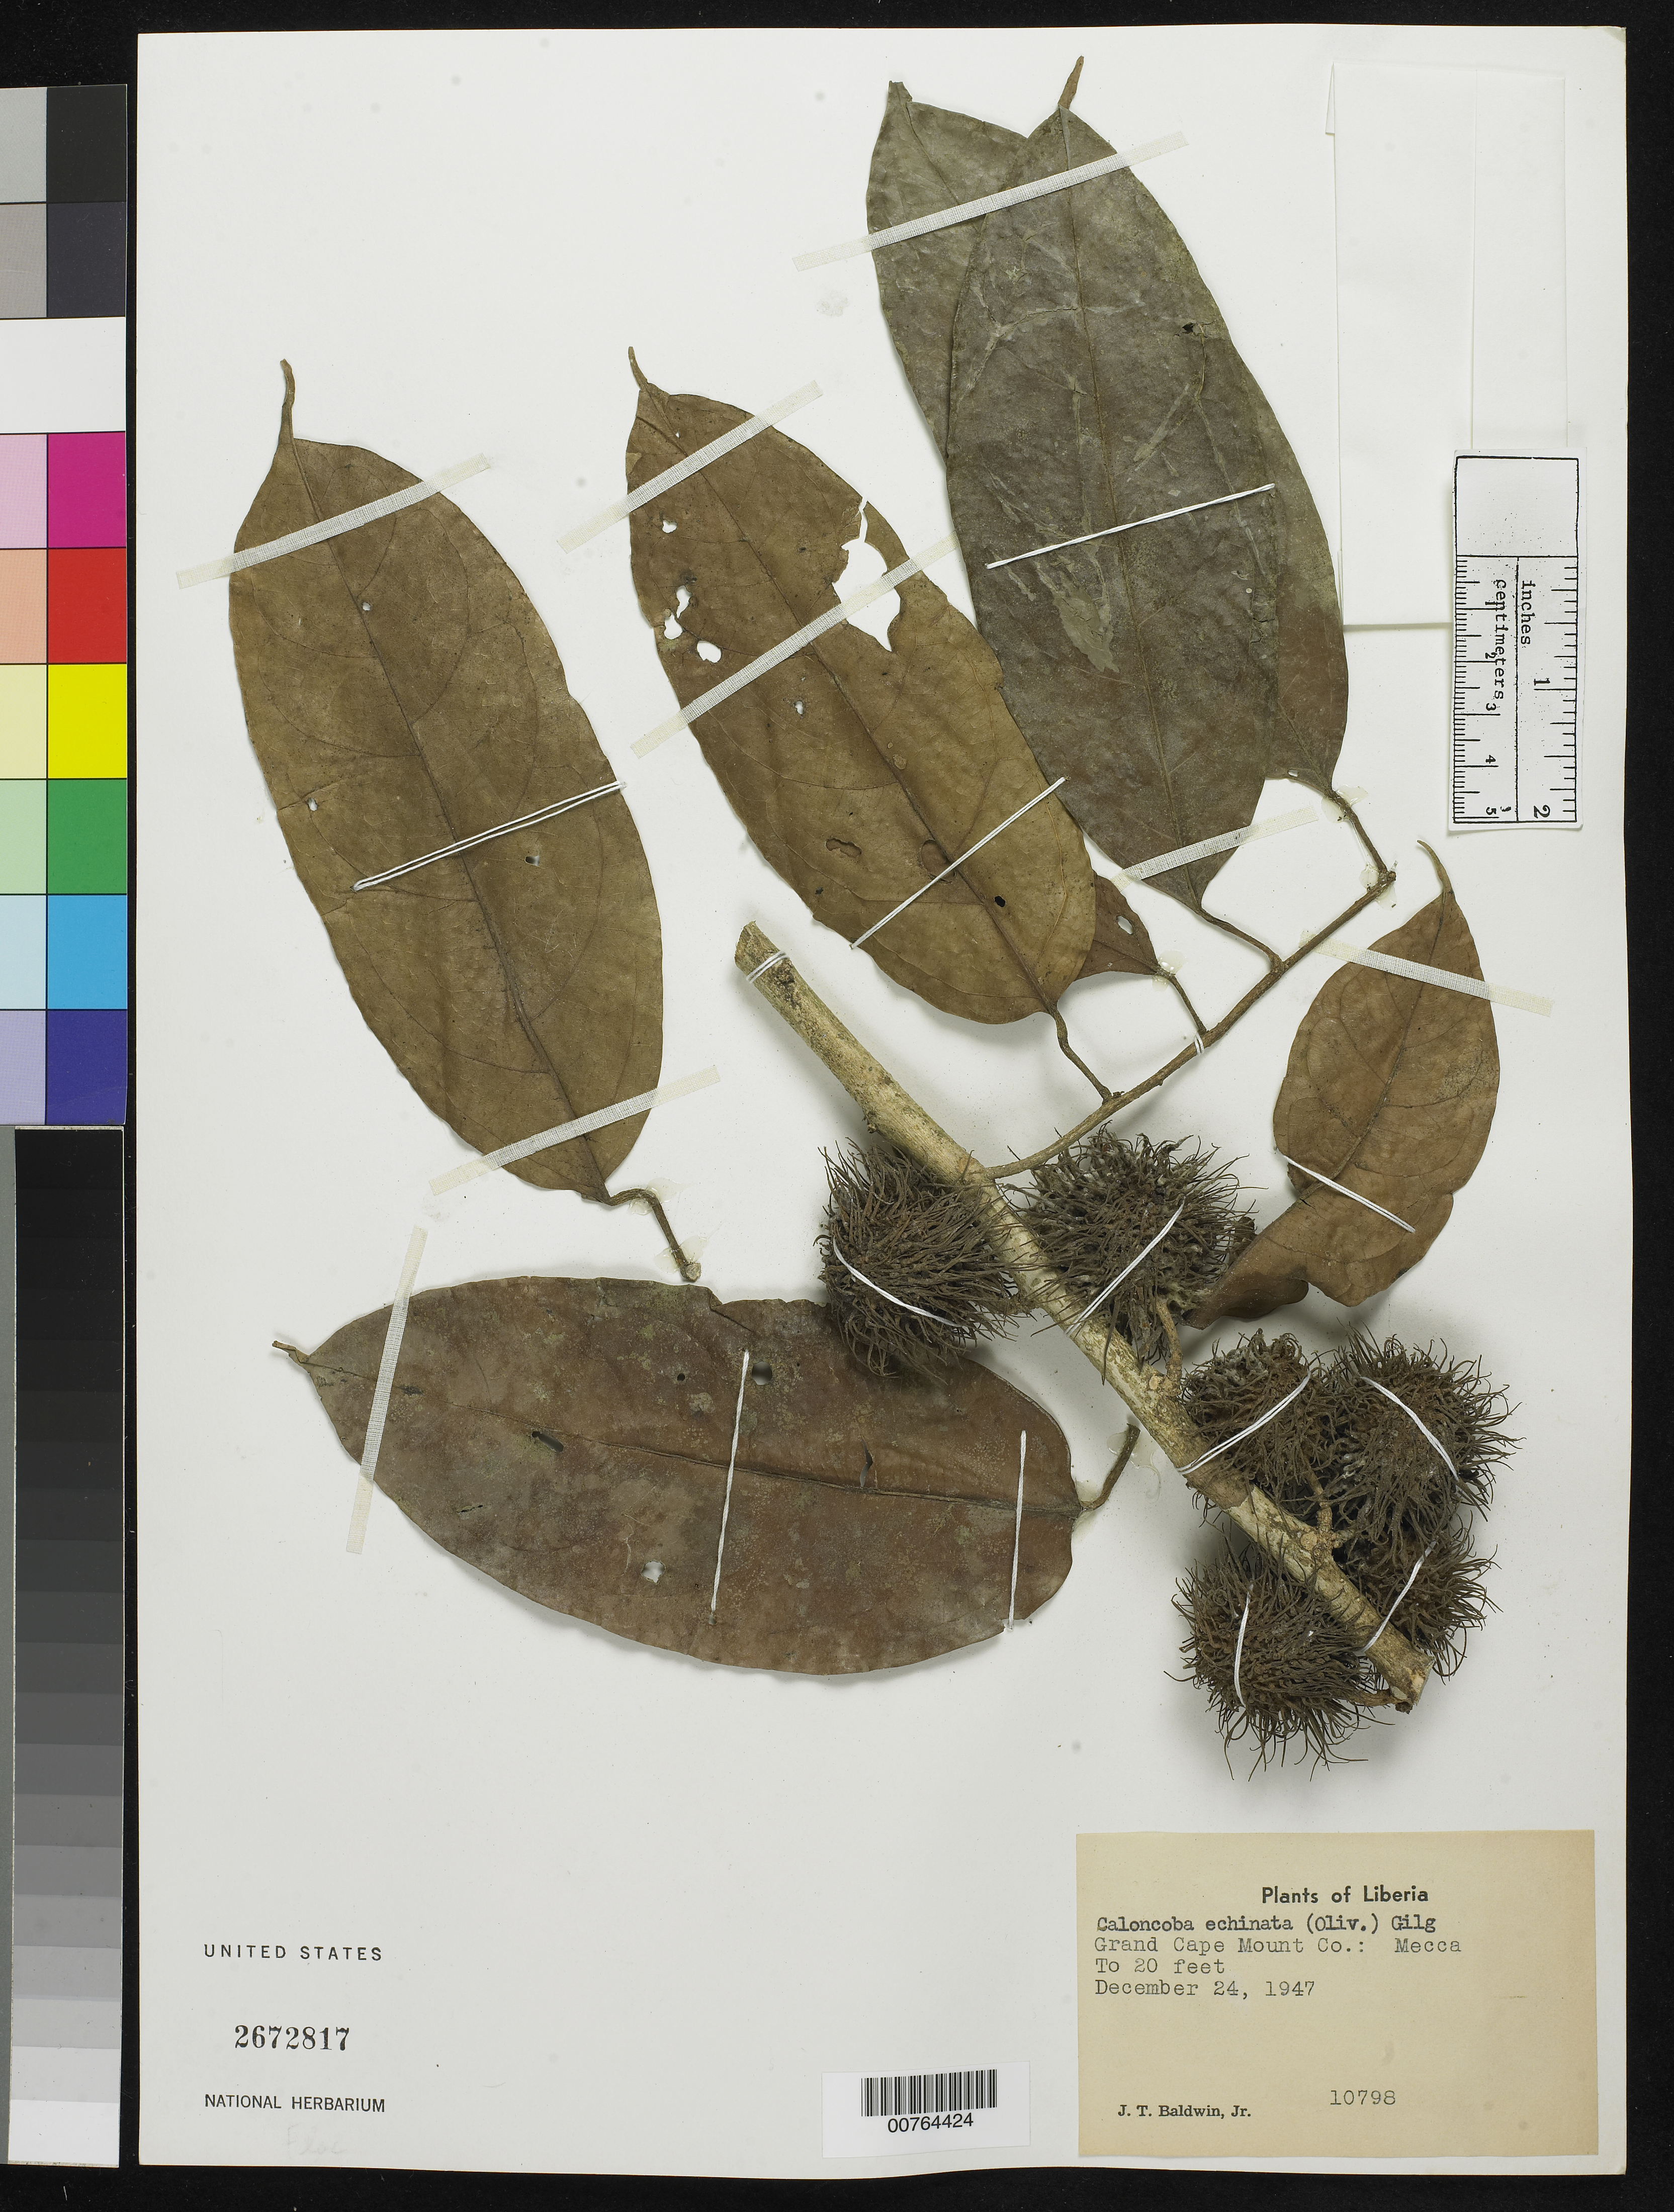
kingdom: Plantae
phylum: Tracheophyta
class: Magnoliopsida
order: Malpighiales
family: Achariaceae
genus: Caloncoba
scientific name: Caloncoba echinata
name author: (Oliv.) Gilg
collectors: J. T. Baldwin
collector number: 10798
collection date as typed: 24 Dec 1947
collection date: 1947-12-24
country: Liberia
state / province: Bomi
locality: Mecca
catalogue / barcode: US 2672817